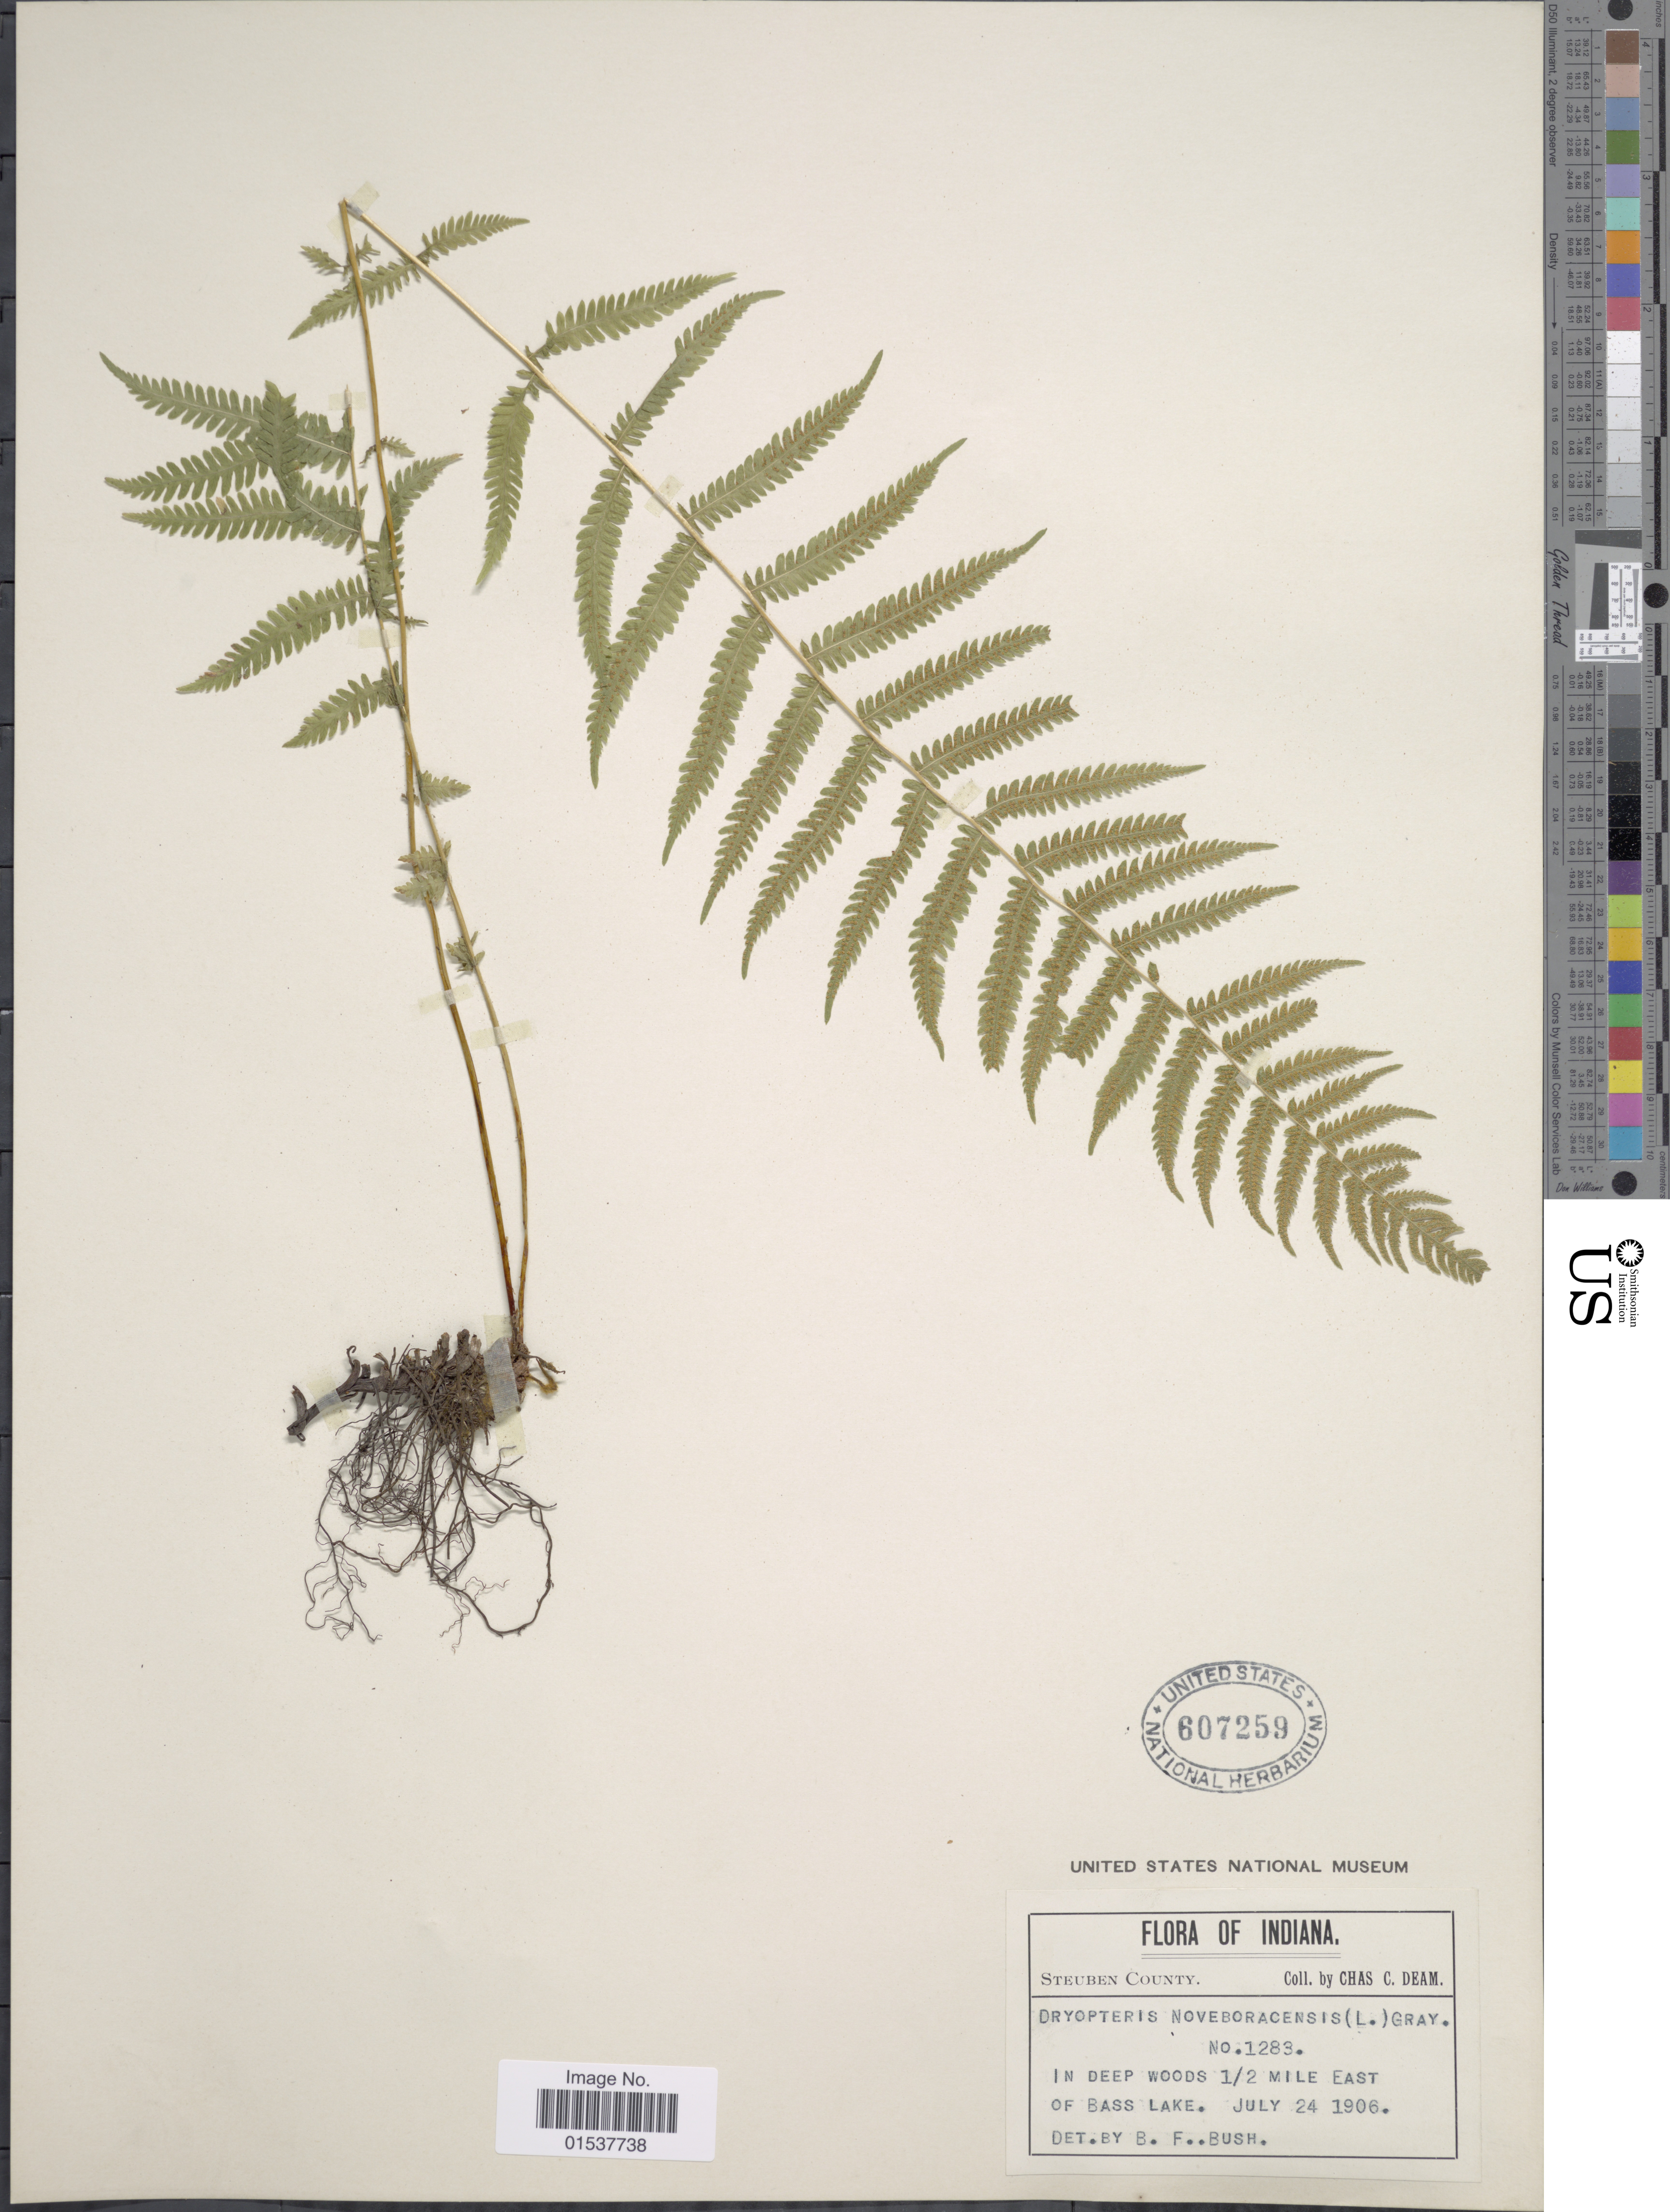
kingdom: Plantae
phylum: Tracheophyta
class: Polypodiopsida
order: Polypodiales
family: Thelypteridaceae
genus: Parathelypteris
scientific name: Parathelypteris noveboracensis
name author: (L.) Ching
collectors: C. C. Deam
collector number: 1283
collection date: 1906-07-24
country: United States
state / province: Indiana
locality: Steuben County, in deep woods 1/2 mile east of Bass Lake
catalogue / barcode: US 607259